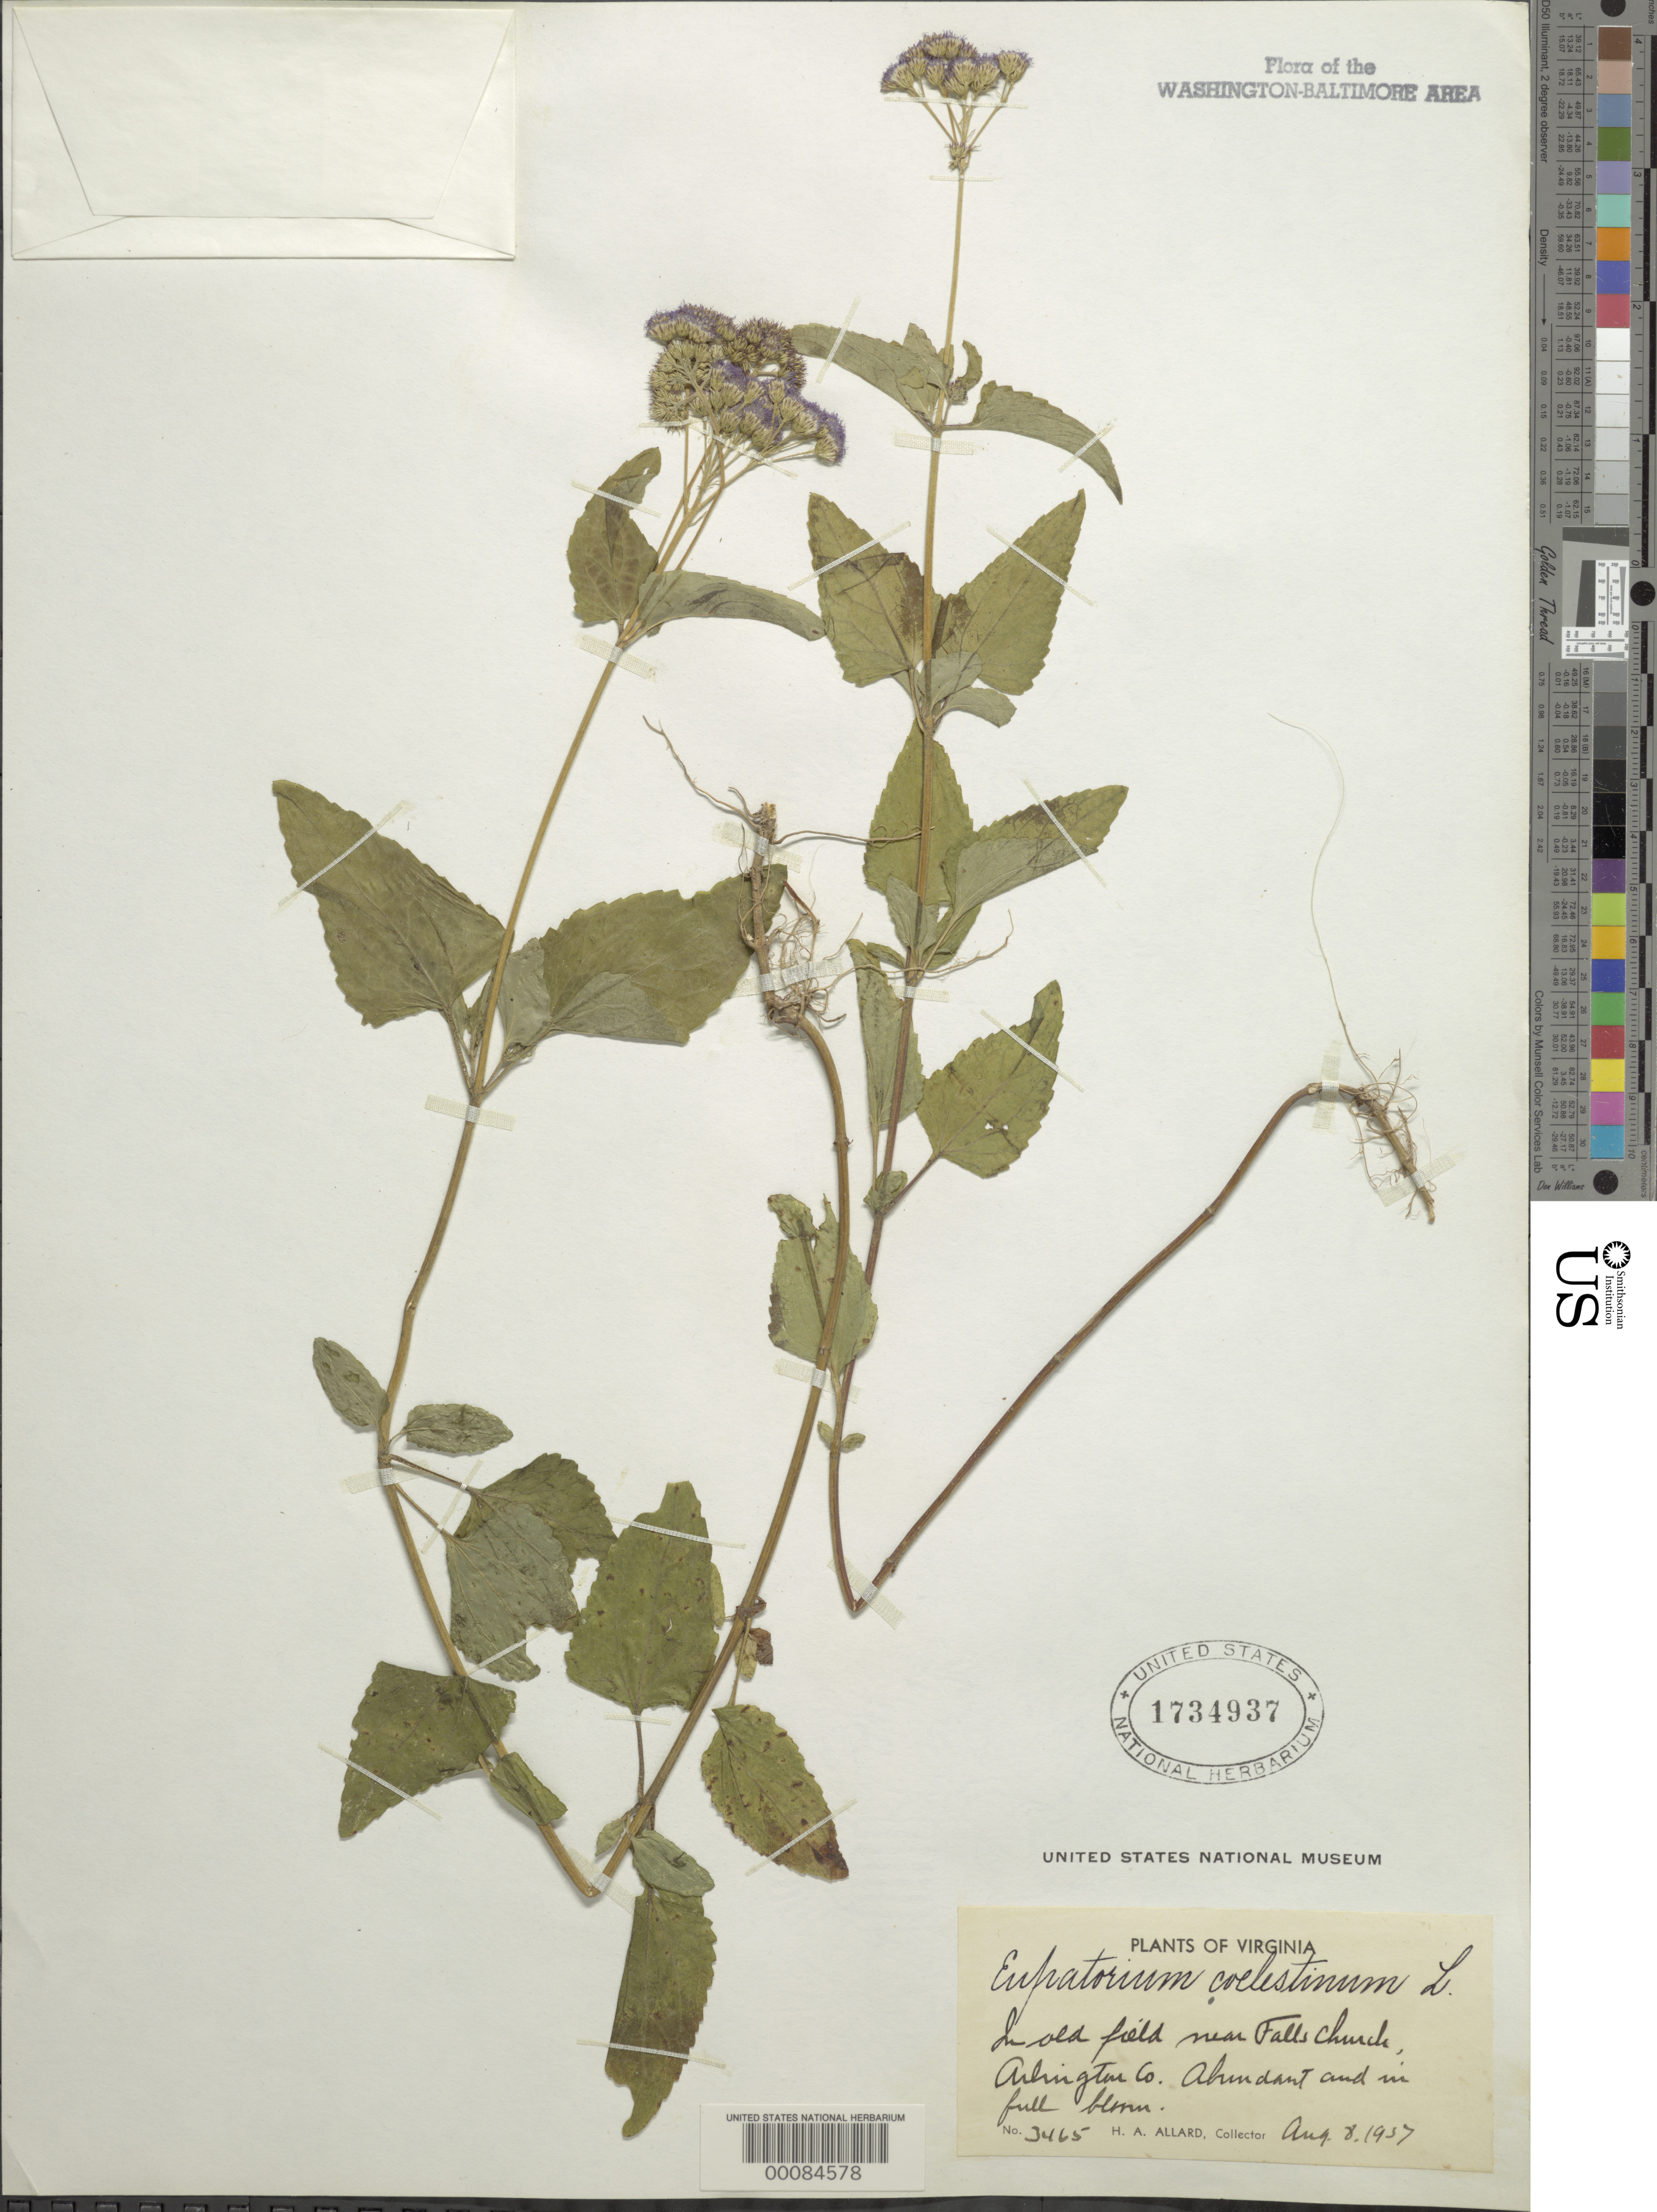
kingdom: Plantae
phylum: Tracheophyta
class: Magnoliopsida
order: Asterales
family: Asteraceae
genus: Conoclinium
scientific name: Conoclinium coelestinum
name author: (L.) DC.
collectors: H. A. Allard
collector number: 3465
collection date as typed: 08 Aug 1937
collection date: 1937-08-08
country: United States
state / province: Virginia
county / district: Arlington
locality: Near Falls Church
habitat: Old fieldillside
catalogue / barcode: US 1734937